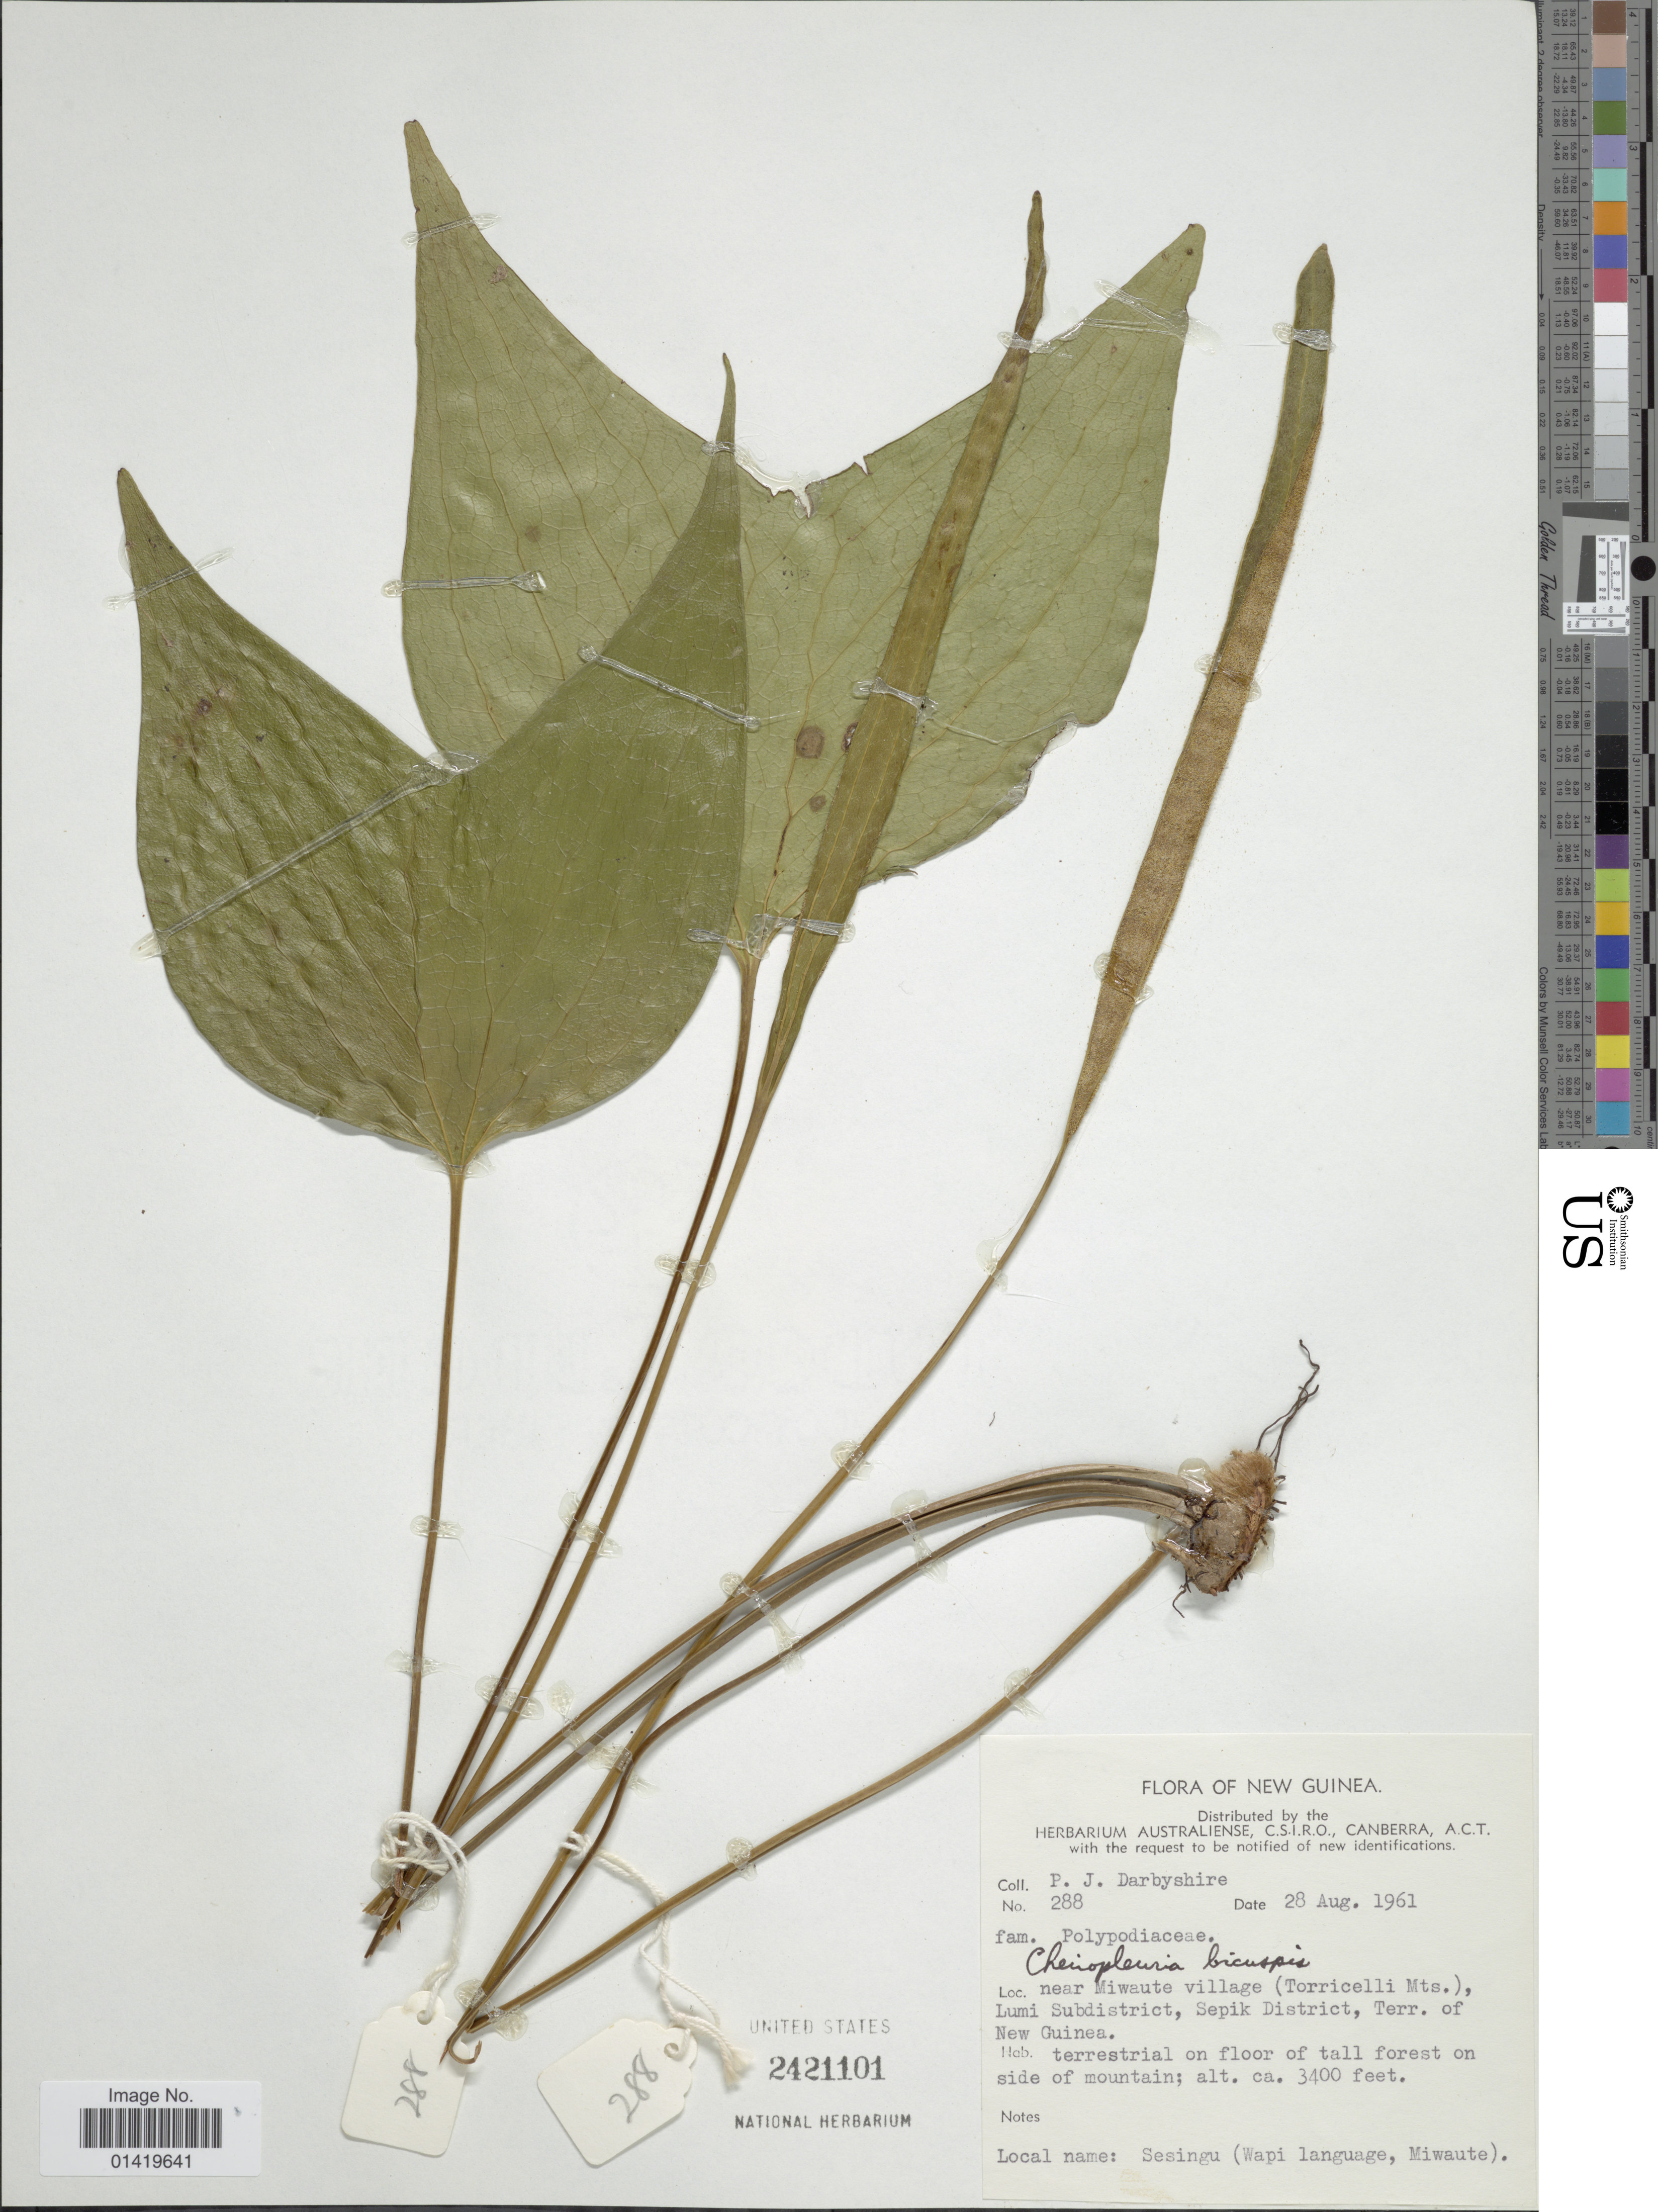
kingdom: Plantae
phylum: Tracheophyta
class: Polypodiopsida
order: Gleicheniales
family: Dipteridaceae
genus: Cheiropleuria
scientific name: Cheiropleuria bicuspis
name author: (Blume) C. Presl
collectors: P. Darbyshire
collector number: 288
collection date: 1961-08-28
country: Papua New Guinea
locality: New Guinea. Near Miwaute village (Torricelli Mts.), Lumi Subdistrict, Sepik District, Terr. of New Guinea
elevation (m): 1036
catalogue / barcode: US 2421101